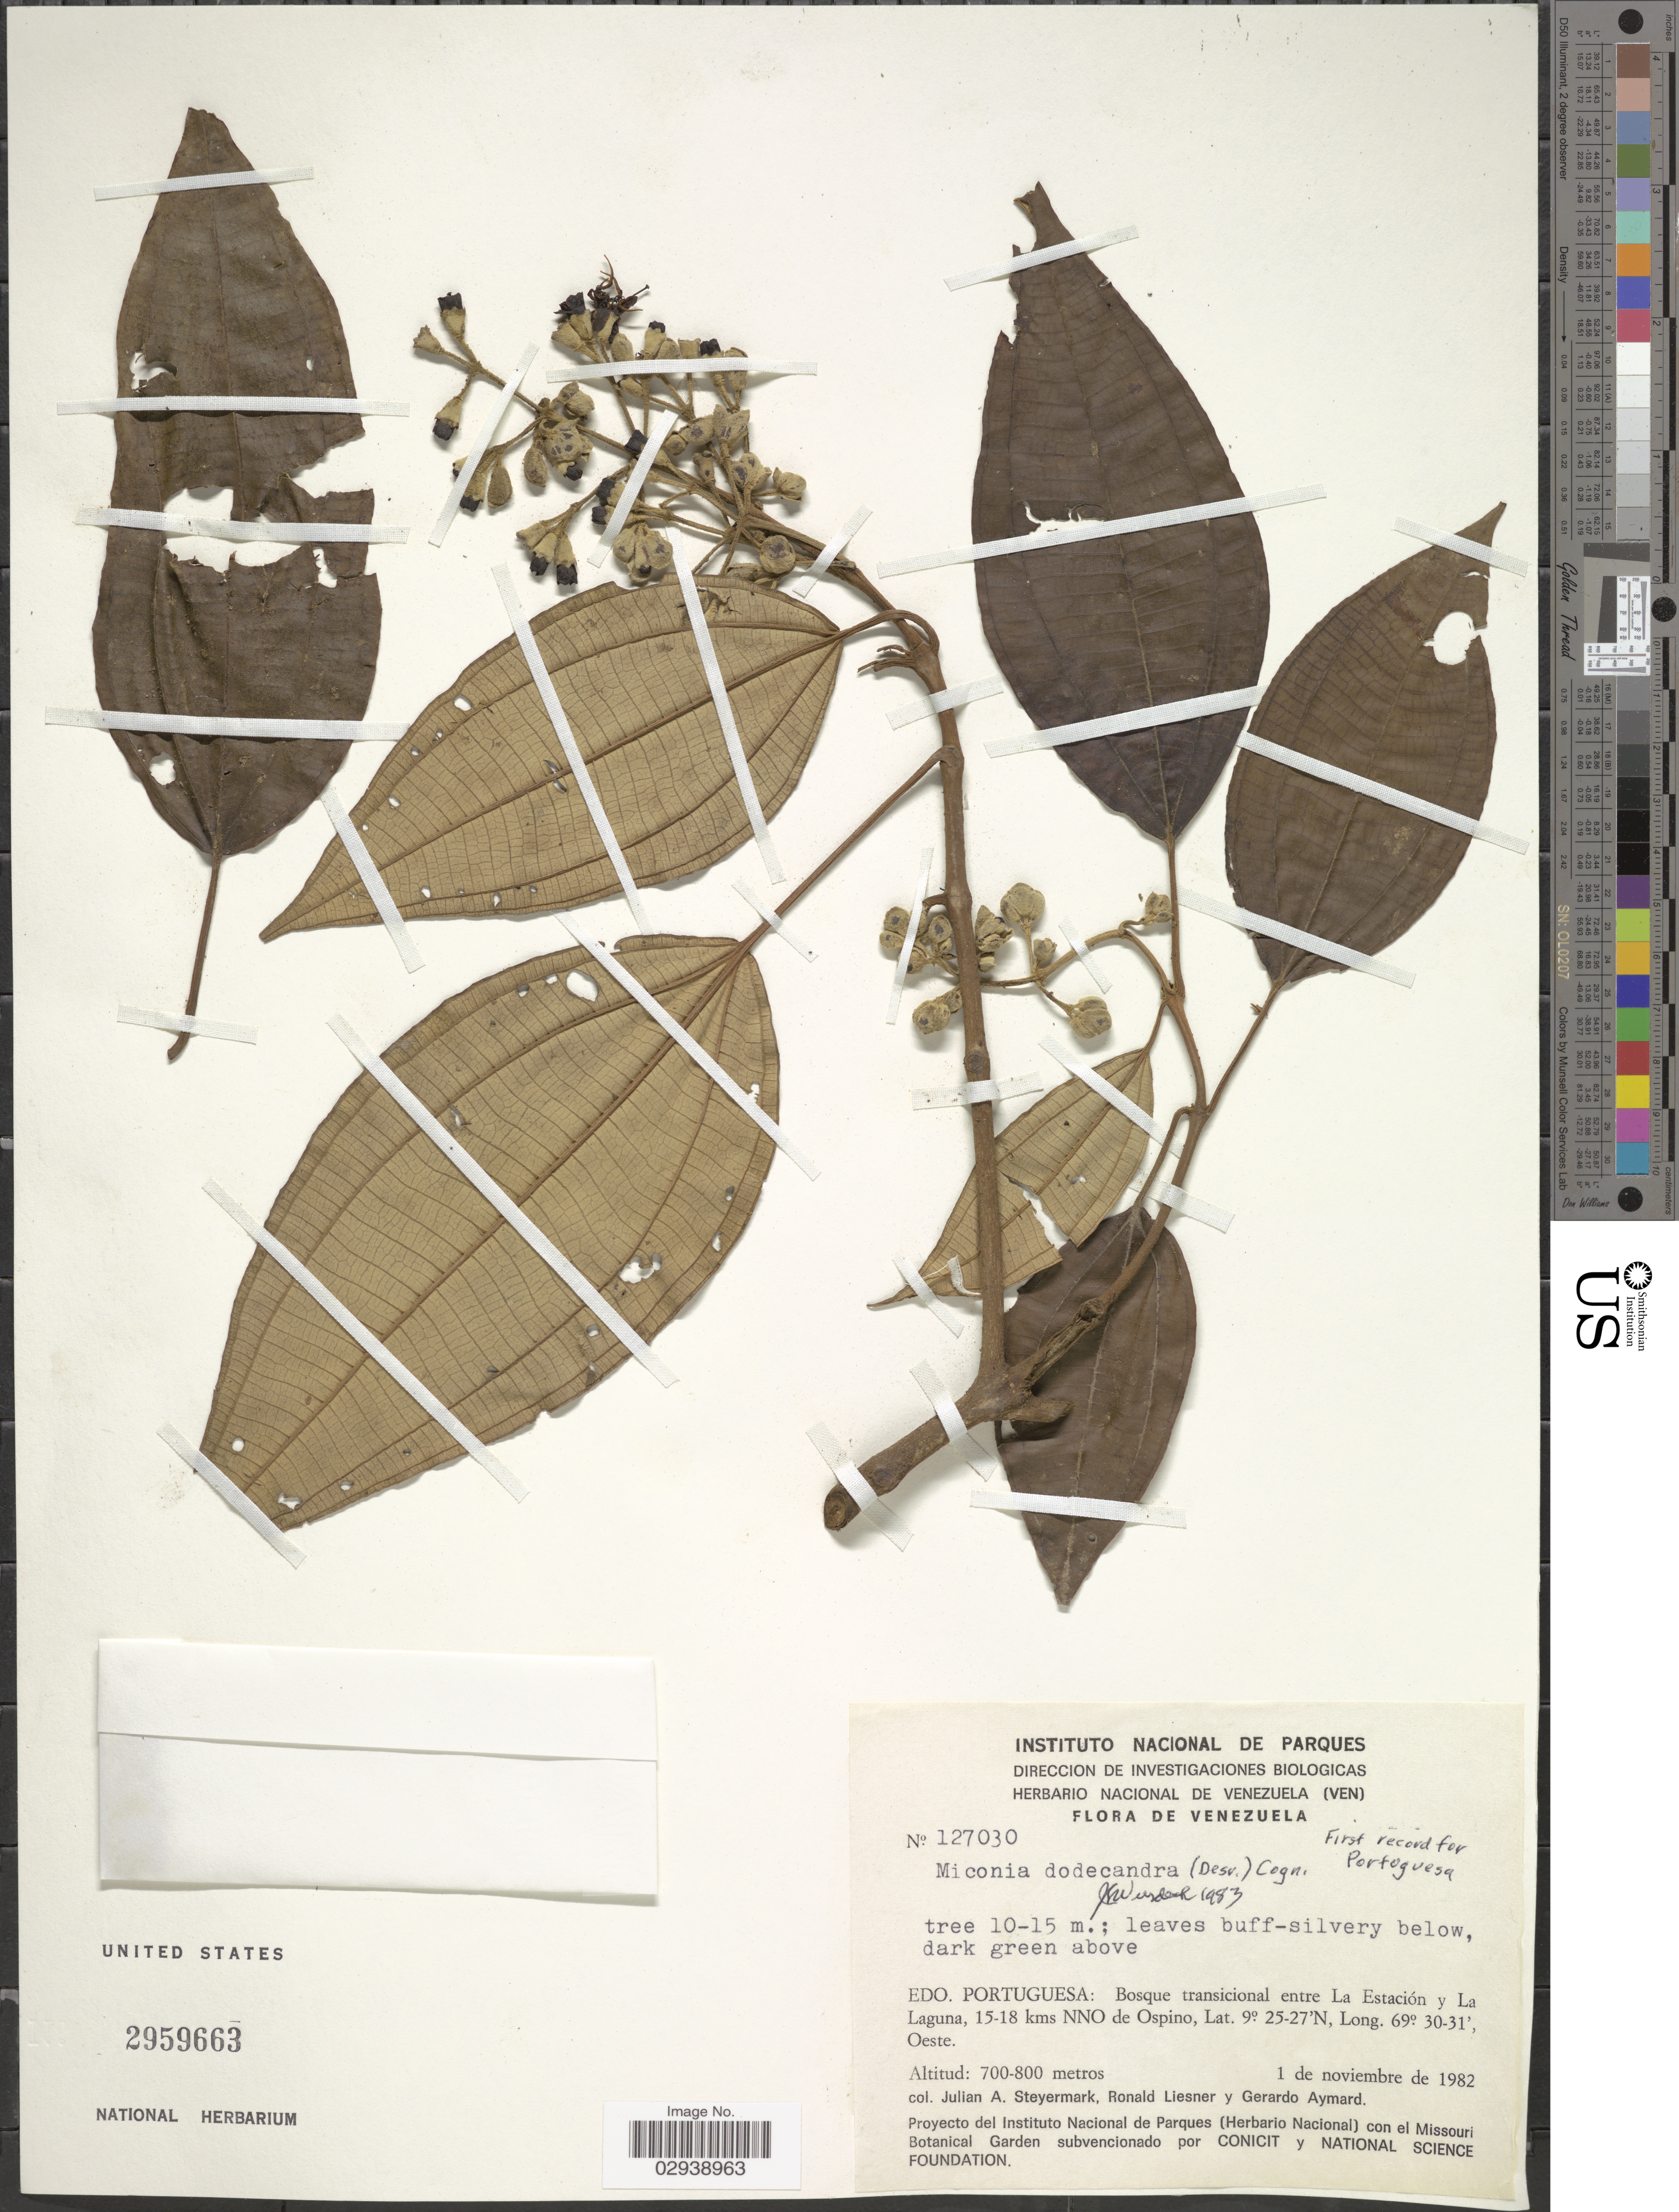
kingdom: Plantae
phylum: Tracheophyta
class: Magnoliopsida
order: Myrtales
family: Melastomataceae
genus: Miconia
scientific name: Miconia dodecandra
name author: Cogn.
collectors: J. Steyermark, R. L. Liesner & G. A. Aymard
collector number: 127030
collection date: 1982-11-01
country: Venezuela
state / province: Portuguesa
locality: Bosque transicional entre La Estación y La Laguna, 15-18 kms NNO de Ospino.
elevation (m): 700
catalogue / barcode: US 2959663